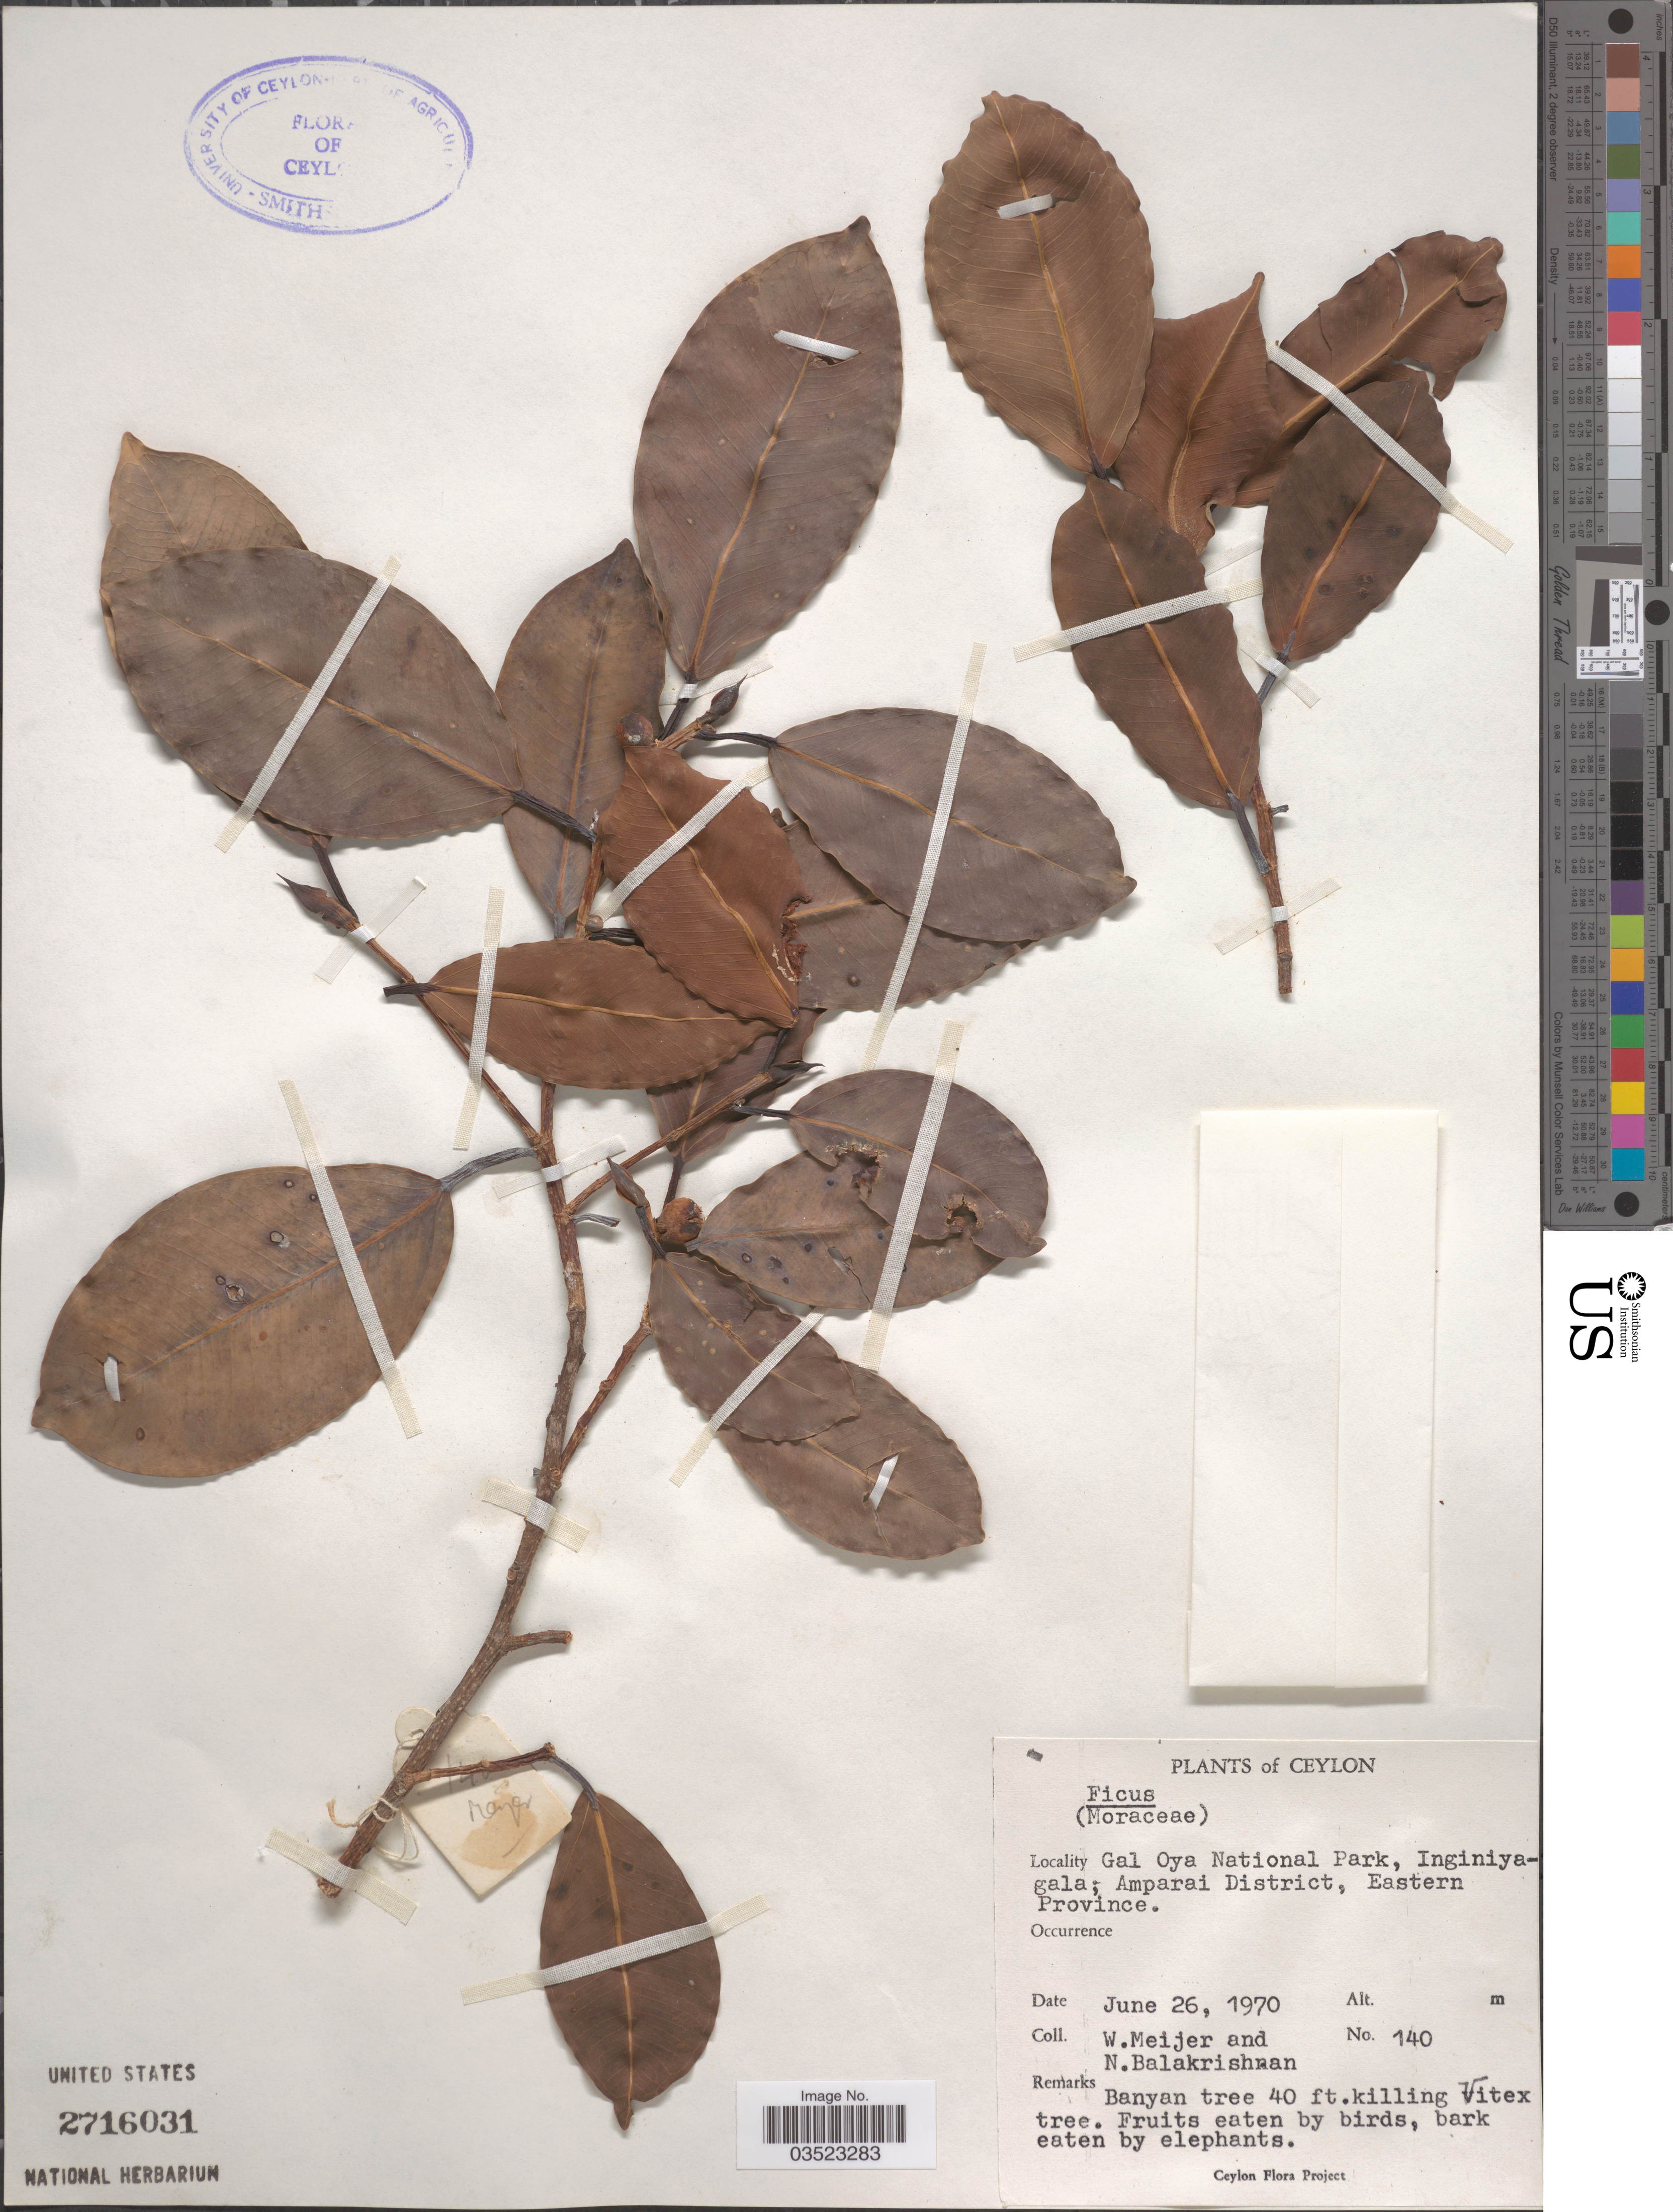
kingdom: Plantae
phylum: Tracheophyta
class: Magnoliopsida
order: Rosales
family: Moraceae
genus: Ficus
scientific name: Ficus sp.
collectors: W. Meijer & N. Balakrishnan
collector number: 140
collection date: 1970-06-26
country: Sri Lanka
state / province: Eastern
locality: Ceylon. Gal Oya National Park, Inginiyagala; Amparai District.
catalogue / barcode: US 2716031